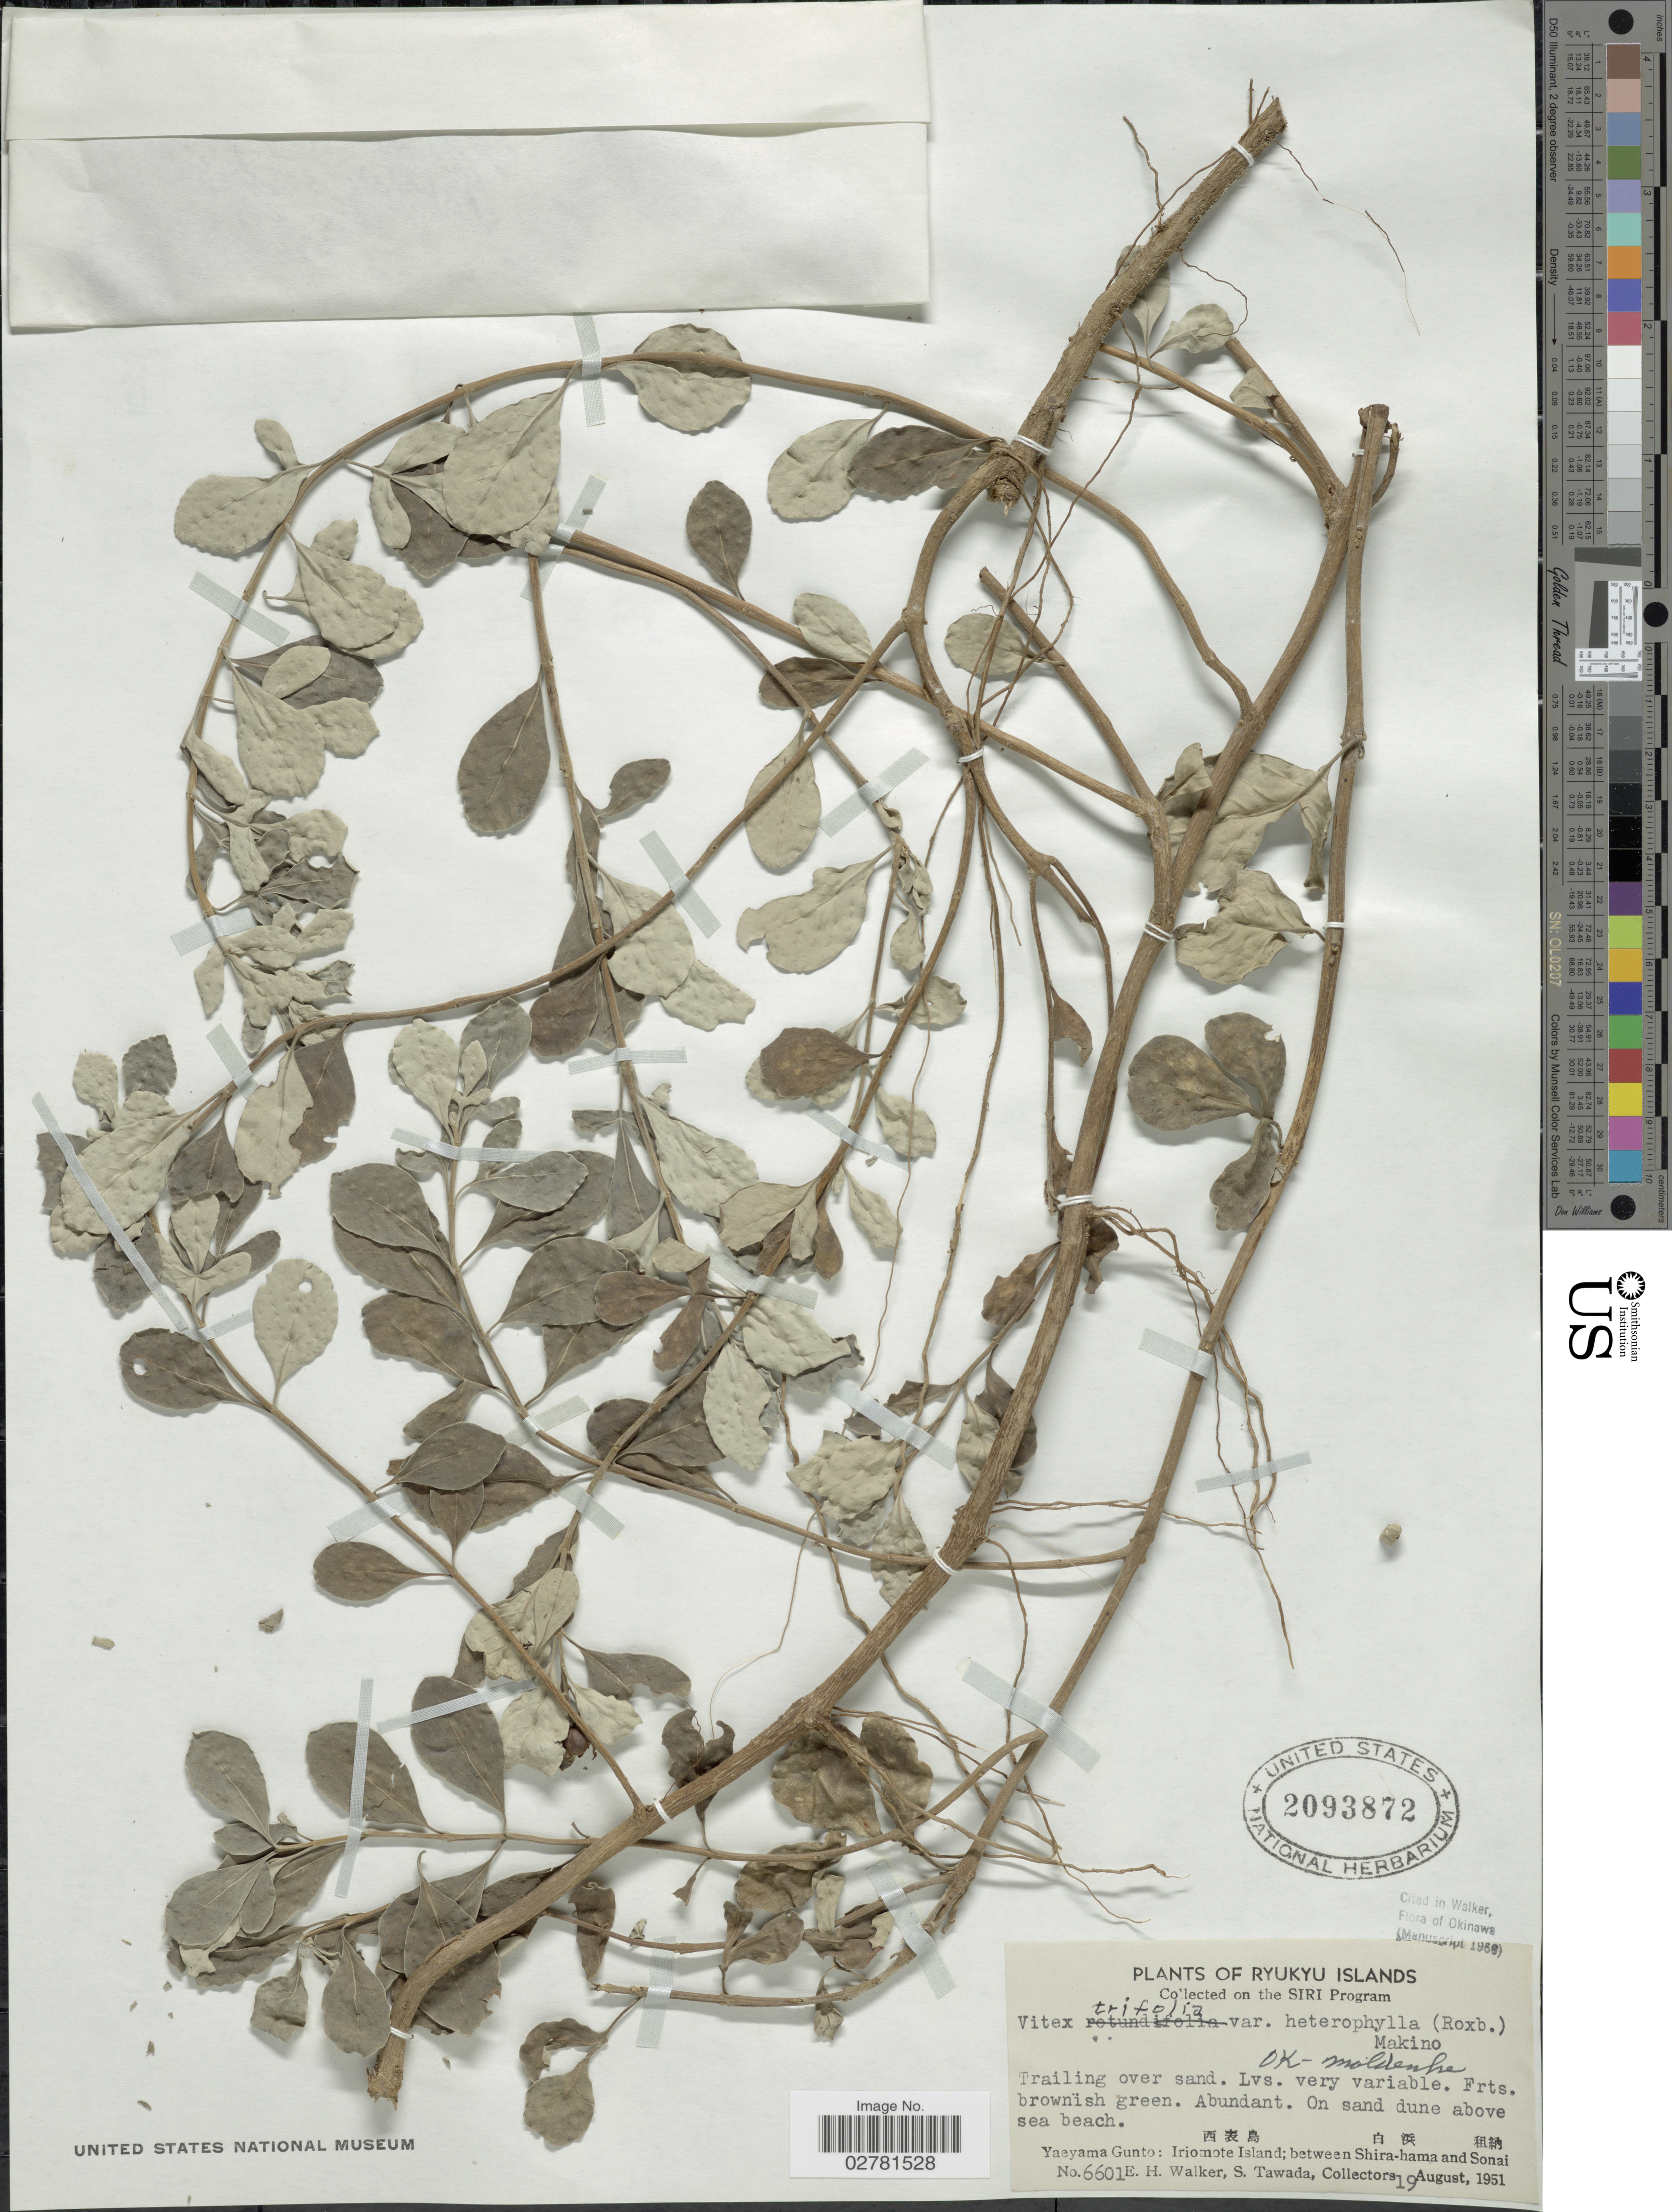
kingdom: Plantae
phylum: Tracheophyta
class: Magnoliopsida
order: Lamiales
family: Lamiaceae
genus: Vitex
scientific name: Vitex trifolia var. heterophylla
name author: (Hort. Mak.) Moldenke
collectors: E. H. Walker & S. Tawada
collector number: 6601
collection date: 1951-08-19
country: Japan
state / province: Okinawa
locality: Ryukyu Islands. Yaeyama Gunto: Iriomote Island; between Shira-hama and Sonai.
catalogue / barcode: US 2093872